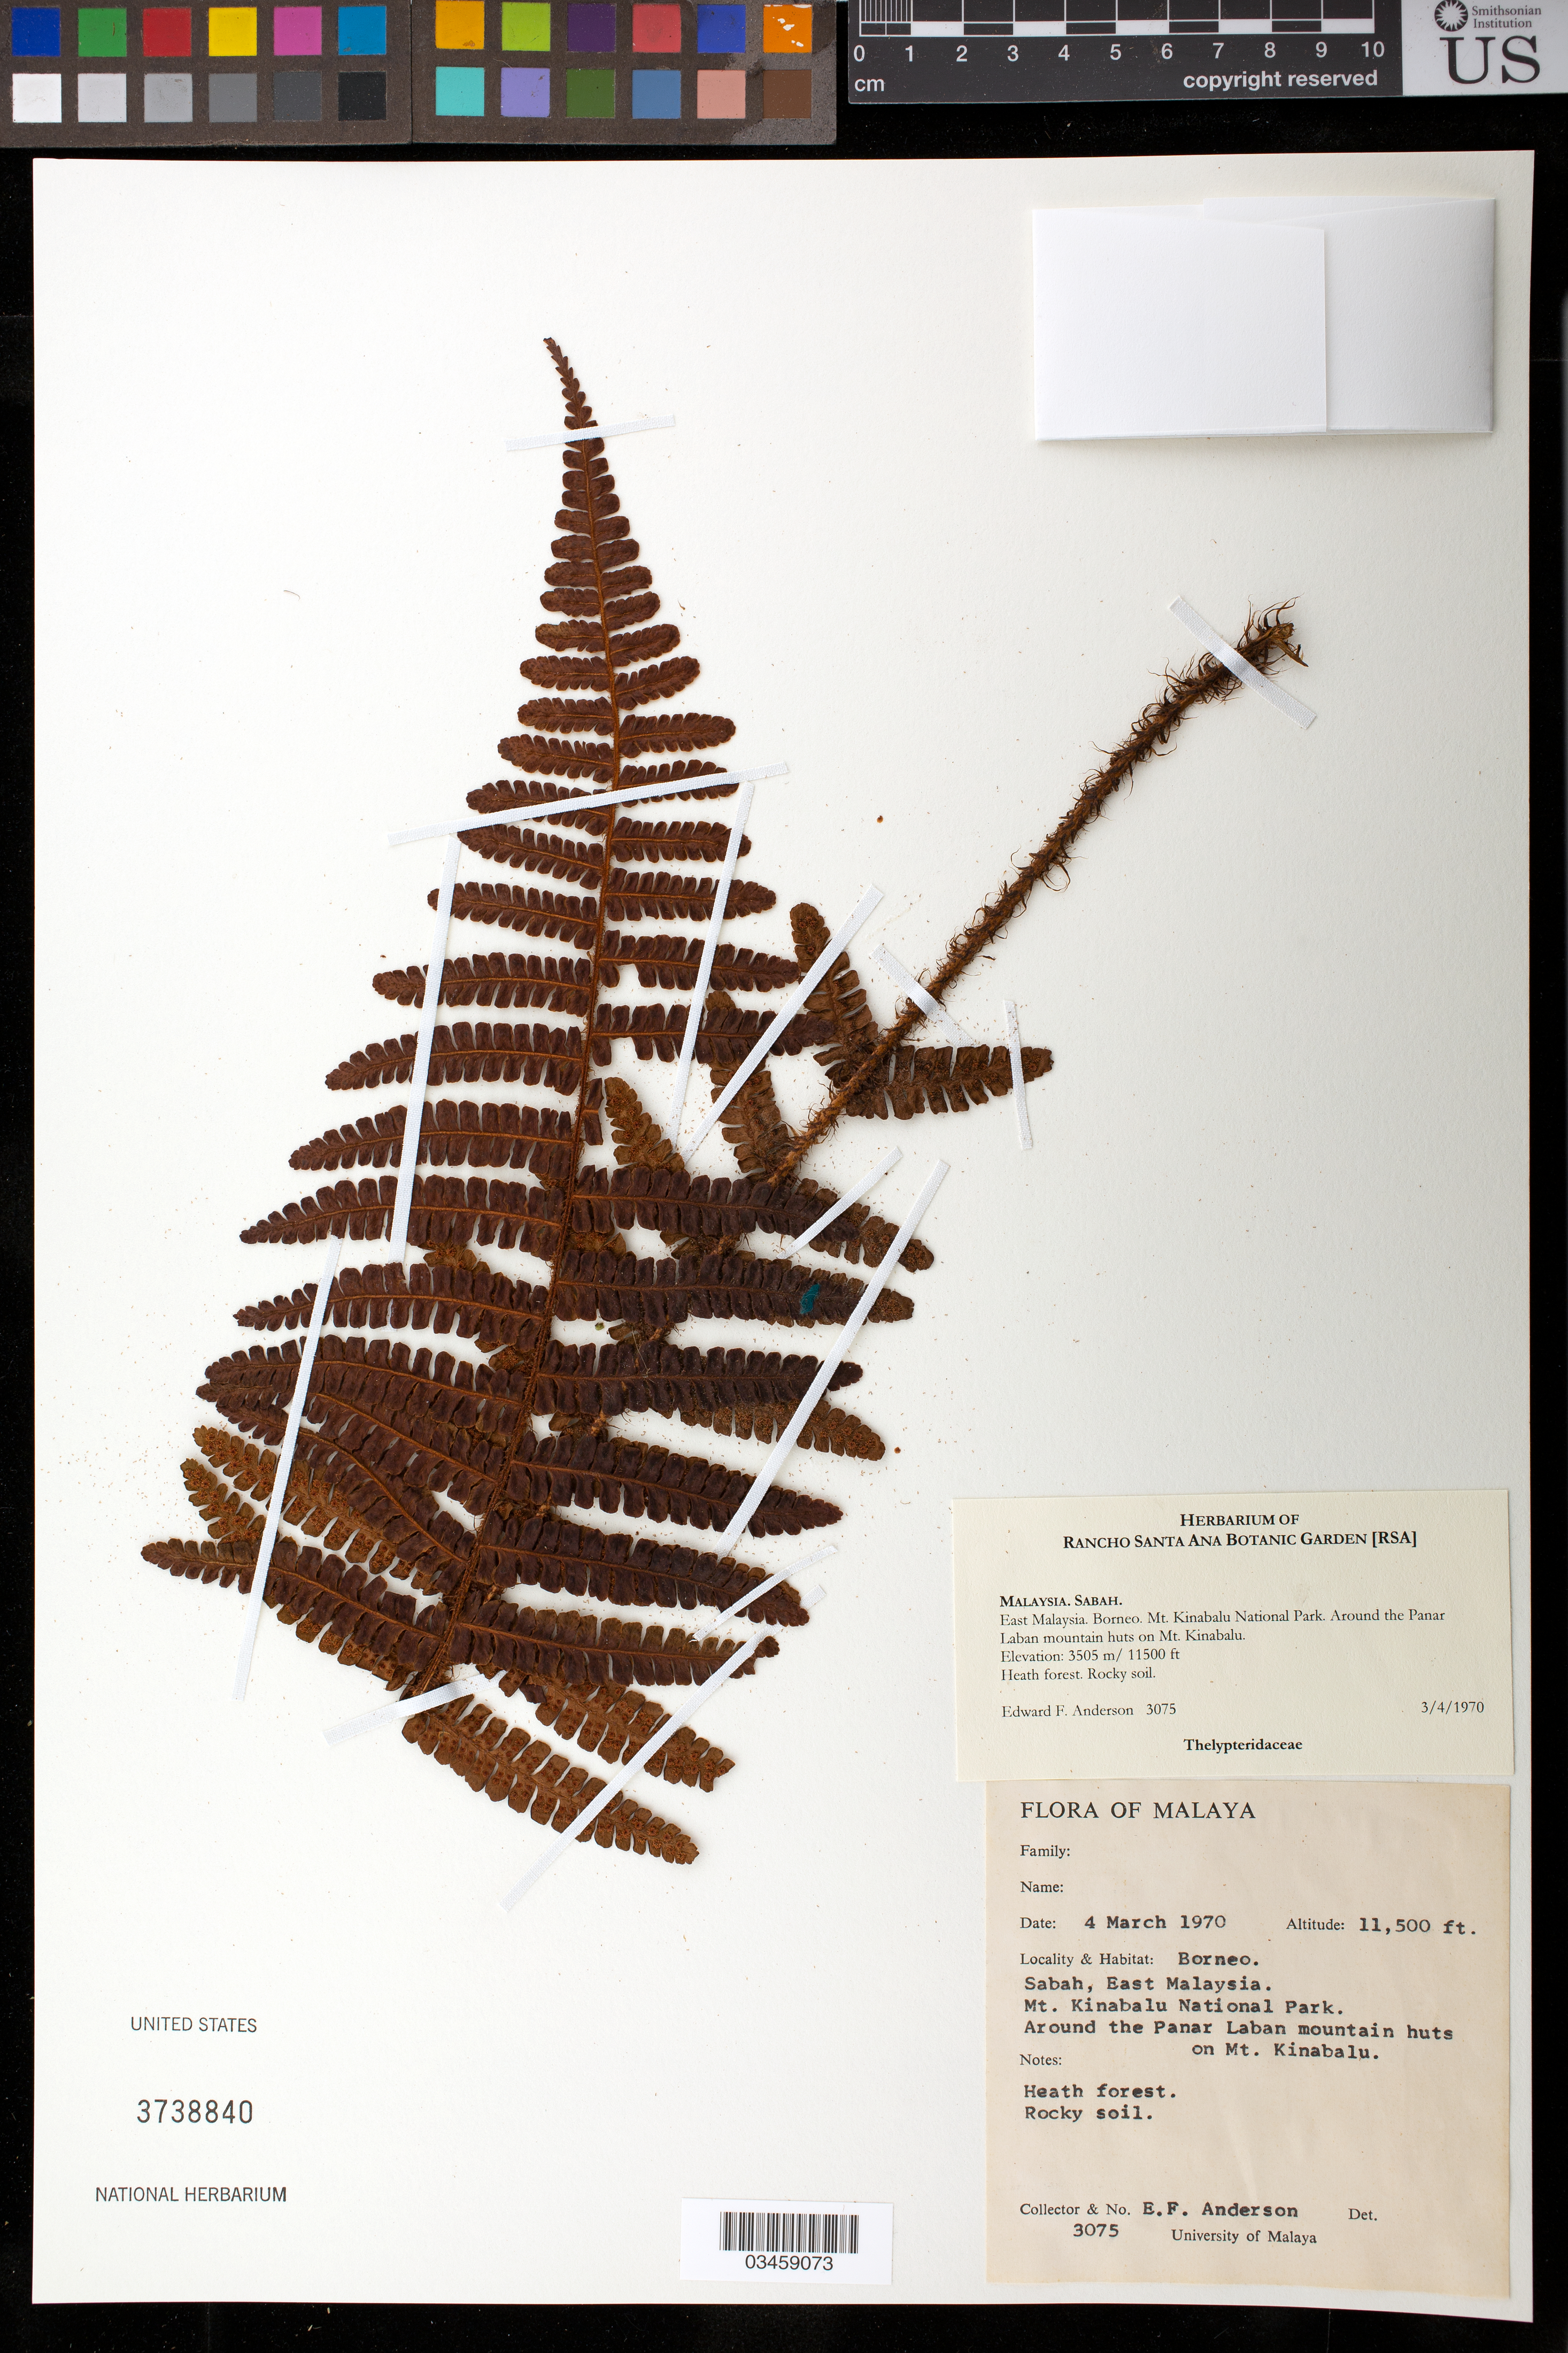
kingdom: Plantae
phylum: Tracheophyta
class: Polypodiopsida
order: Polypodiales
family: Thelypteridaceae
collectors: E. F. Anderson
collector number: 3075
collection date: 1970-03-04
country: Malaysia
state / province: Sabah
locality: Malaya. Borneo. East Malaysia. Mt. Kinabalu National Park. Around the Panar Laban mountain huts on Mt. Kinabalu.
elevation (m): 3505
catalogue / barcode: US 3738840